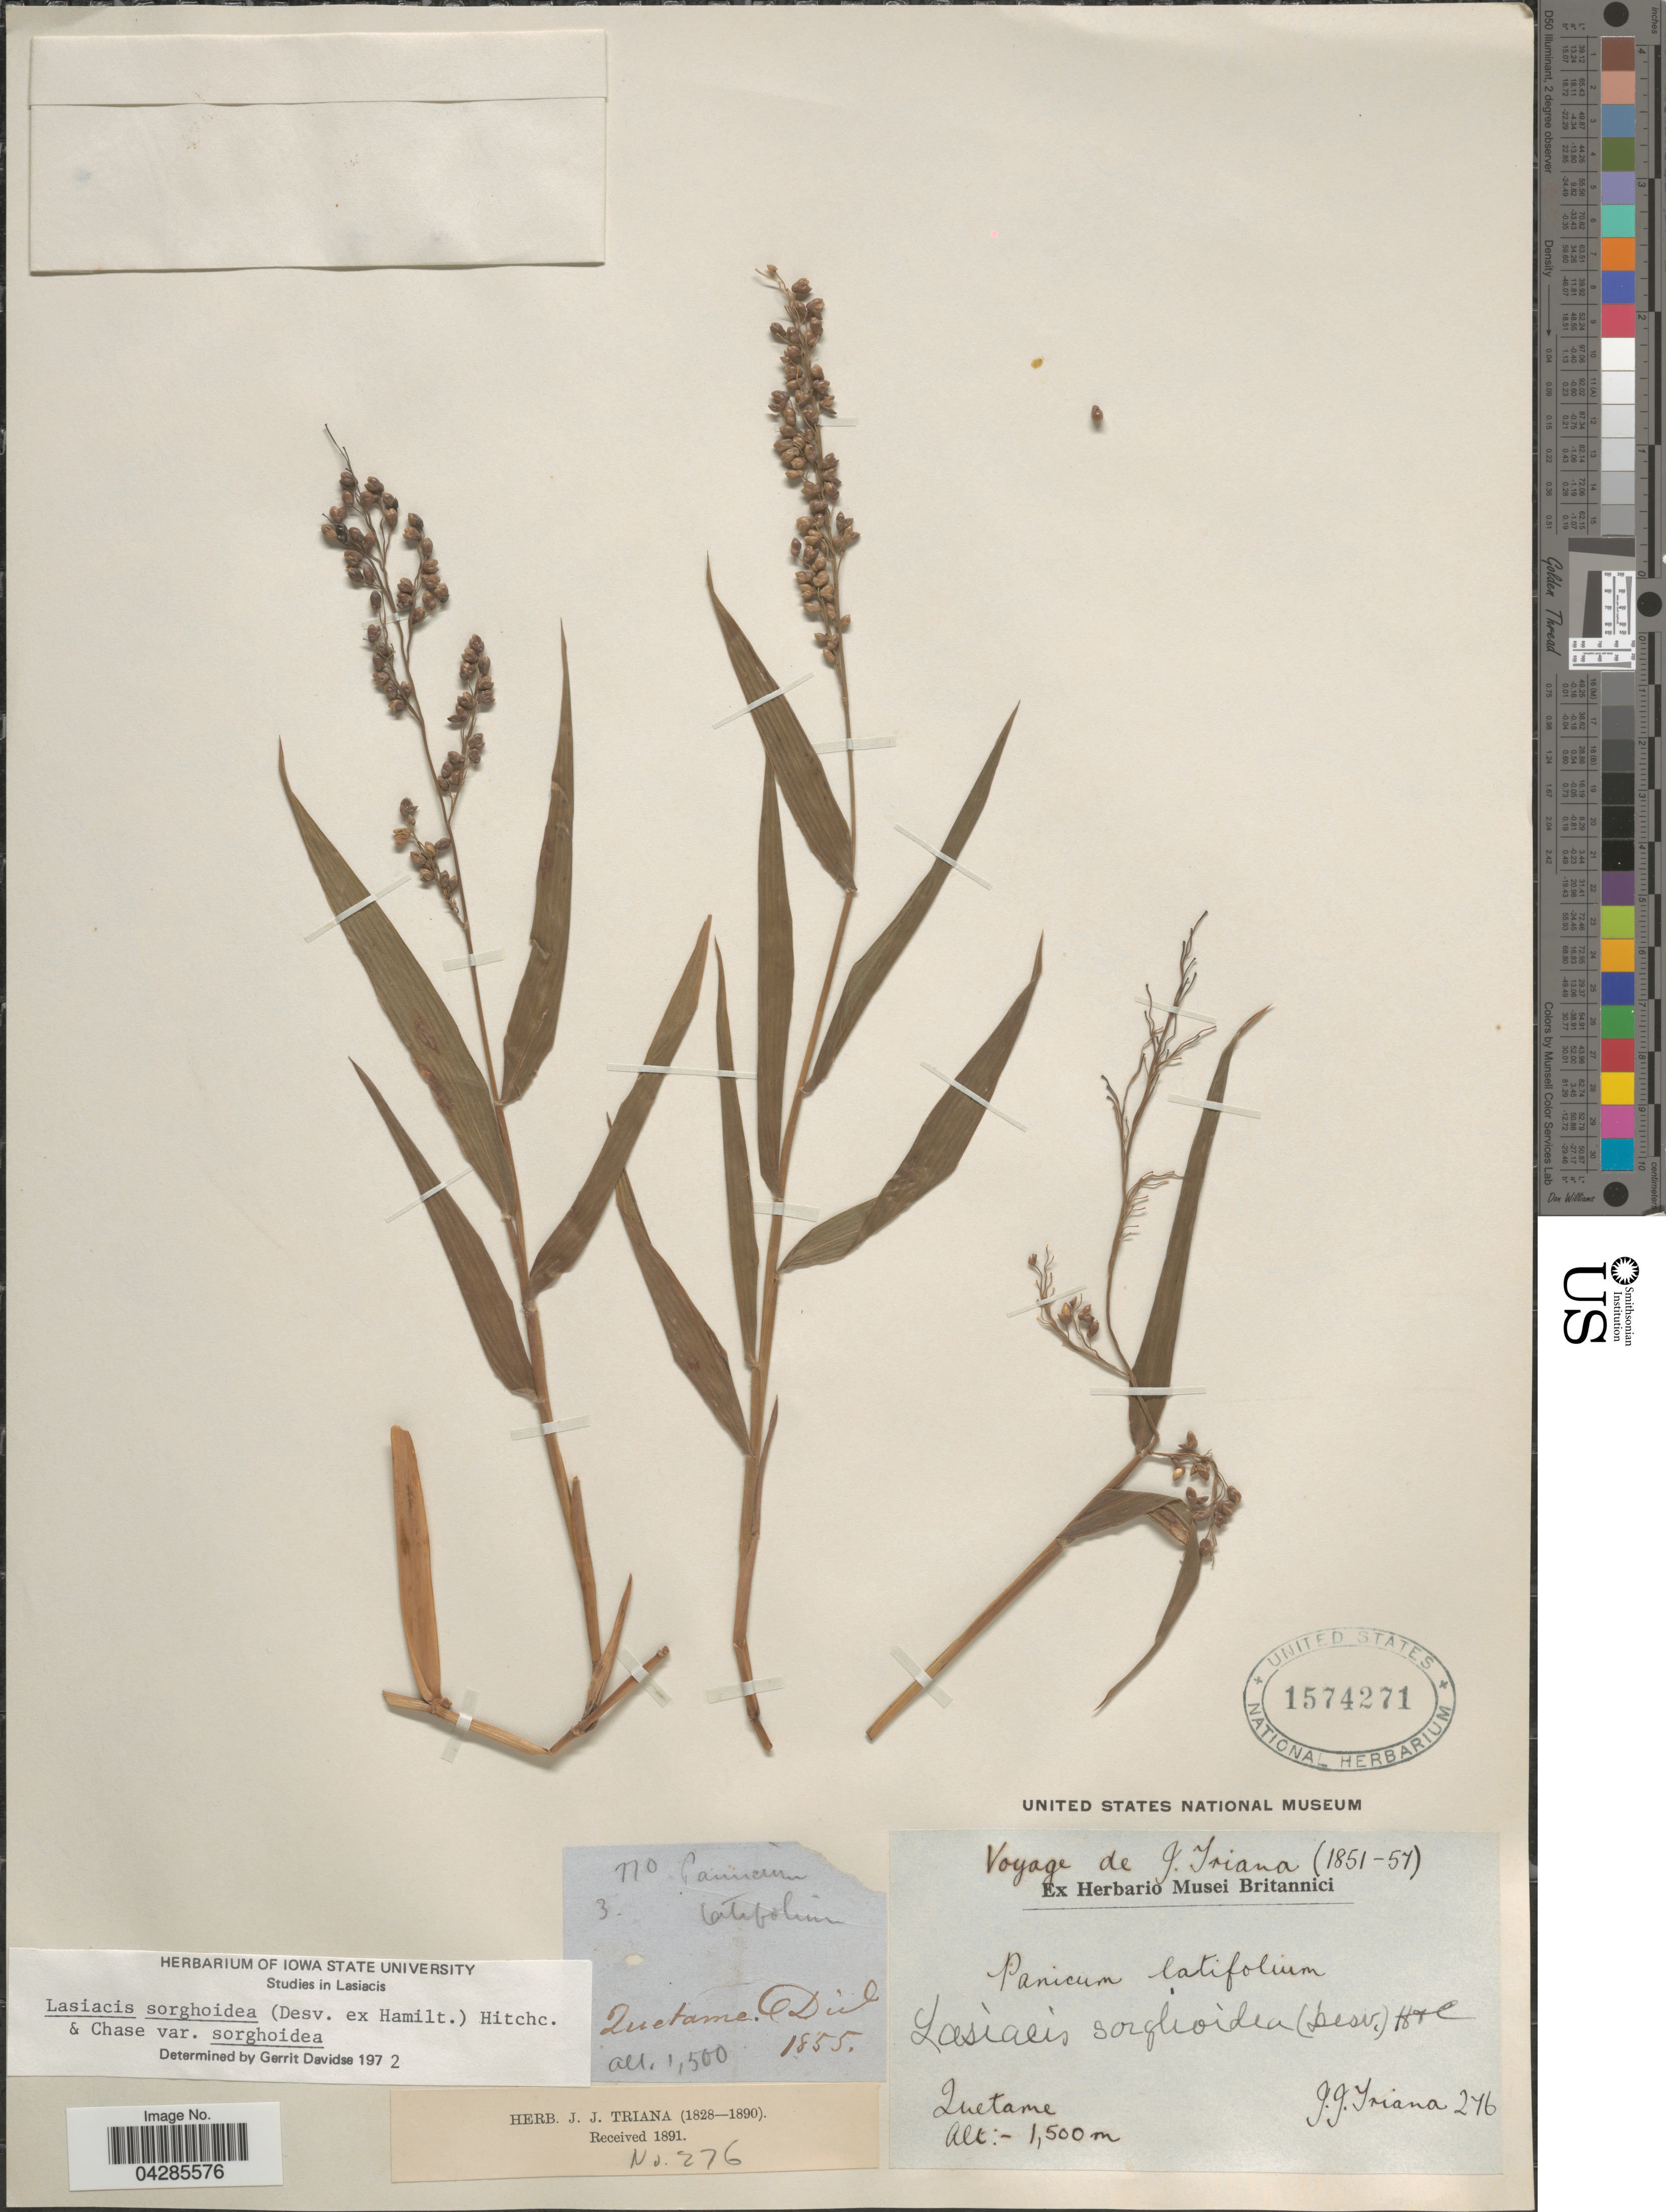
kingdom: Plantae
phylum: Tracheophyta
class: Liliopsida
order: Poales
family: Poaceae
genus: Lasiacis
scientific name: Lasiacis sorghoidea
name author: (Desv. ex Ham.) Hitchc. & Chase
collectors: J. J. Triana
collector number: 276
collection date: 1855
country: Colombia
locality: Quetame. Dist. Voyage de J. Triana (1851-1857).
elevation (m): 1500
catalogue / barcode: US 1574271